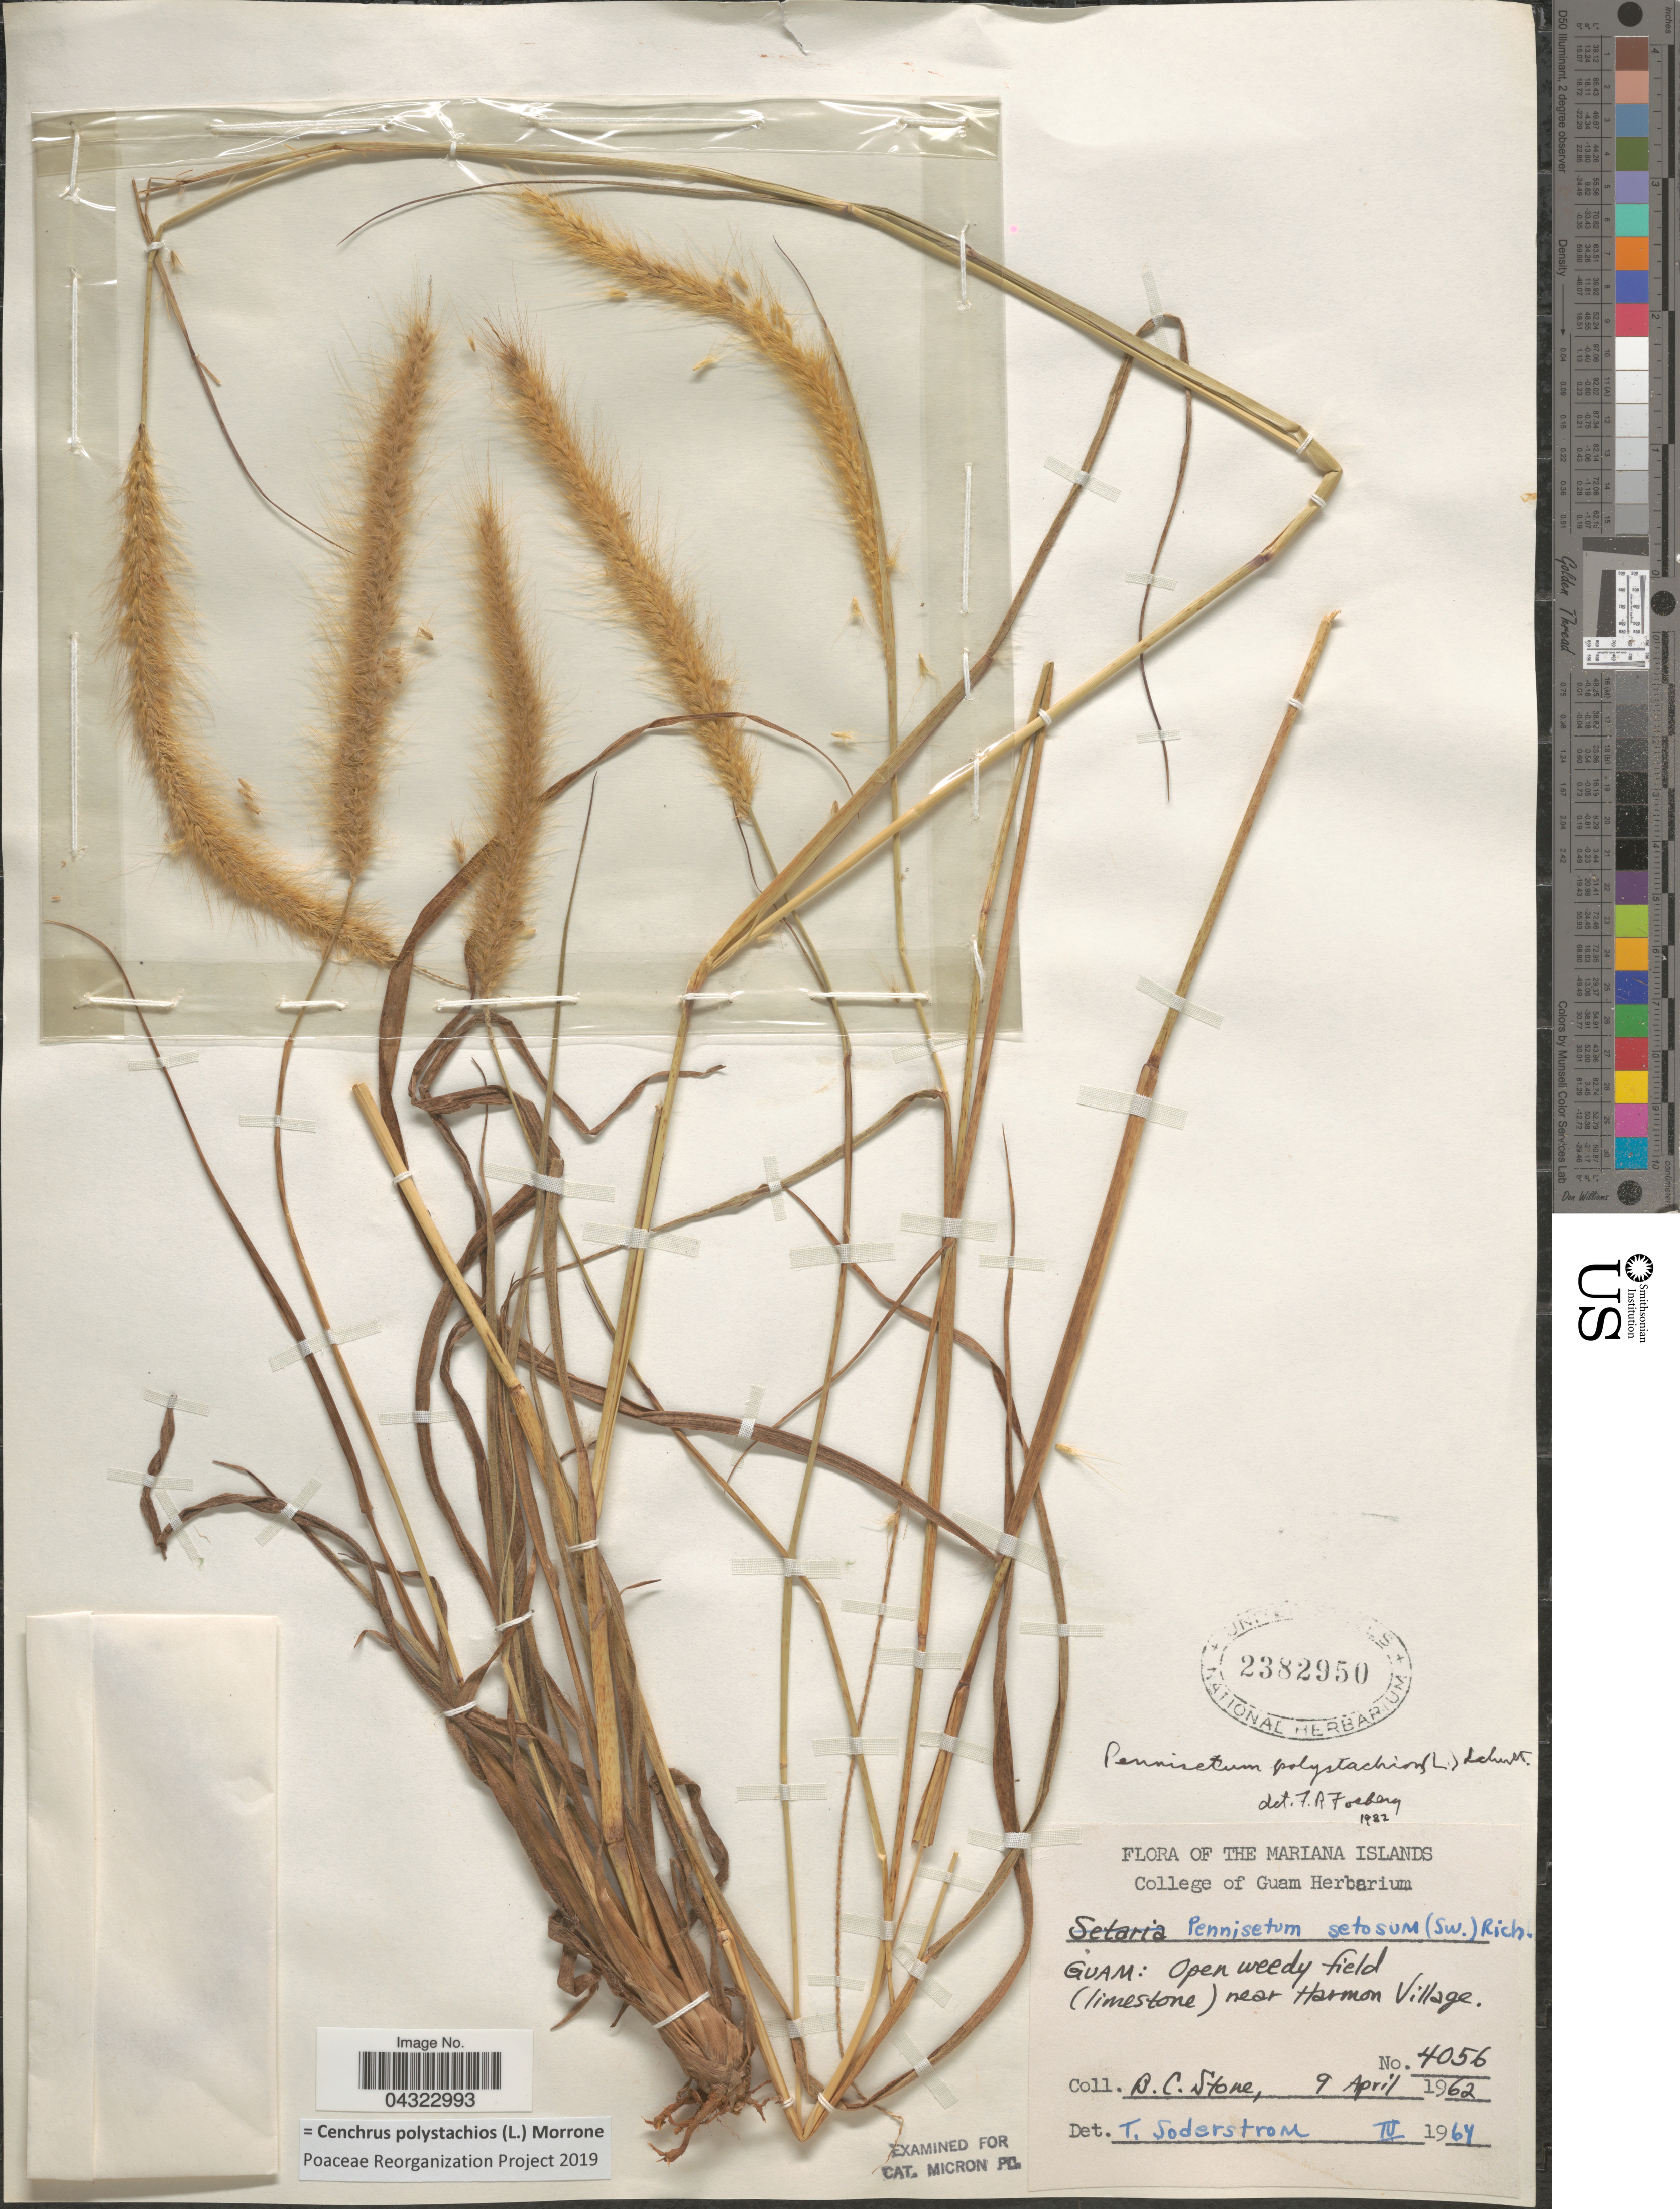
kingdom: Plantae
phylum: Tracheophyta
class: Liliopsida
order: Poales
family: Poaceae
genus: Cenchrus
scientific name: Cenchrus polystachios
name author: (L.) Morrone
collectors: B. C. Stone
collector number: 4056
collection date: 1962-04-09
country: Guam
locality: The Marianas Islands. Guam: Open weedy field (limestone) near Harmon Village.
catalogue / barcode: US 2382950